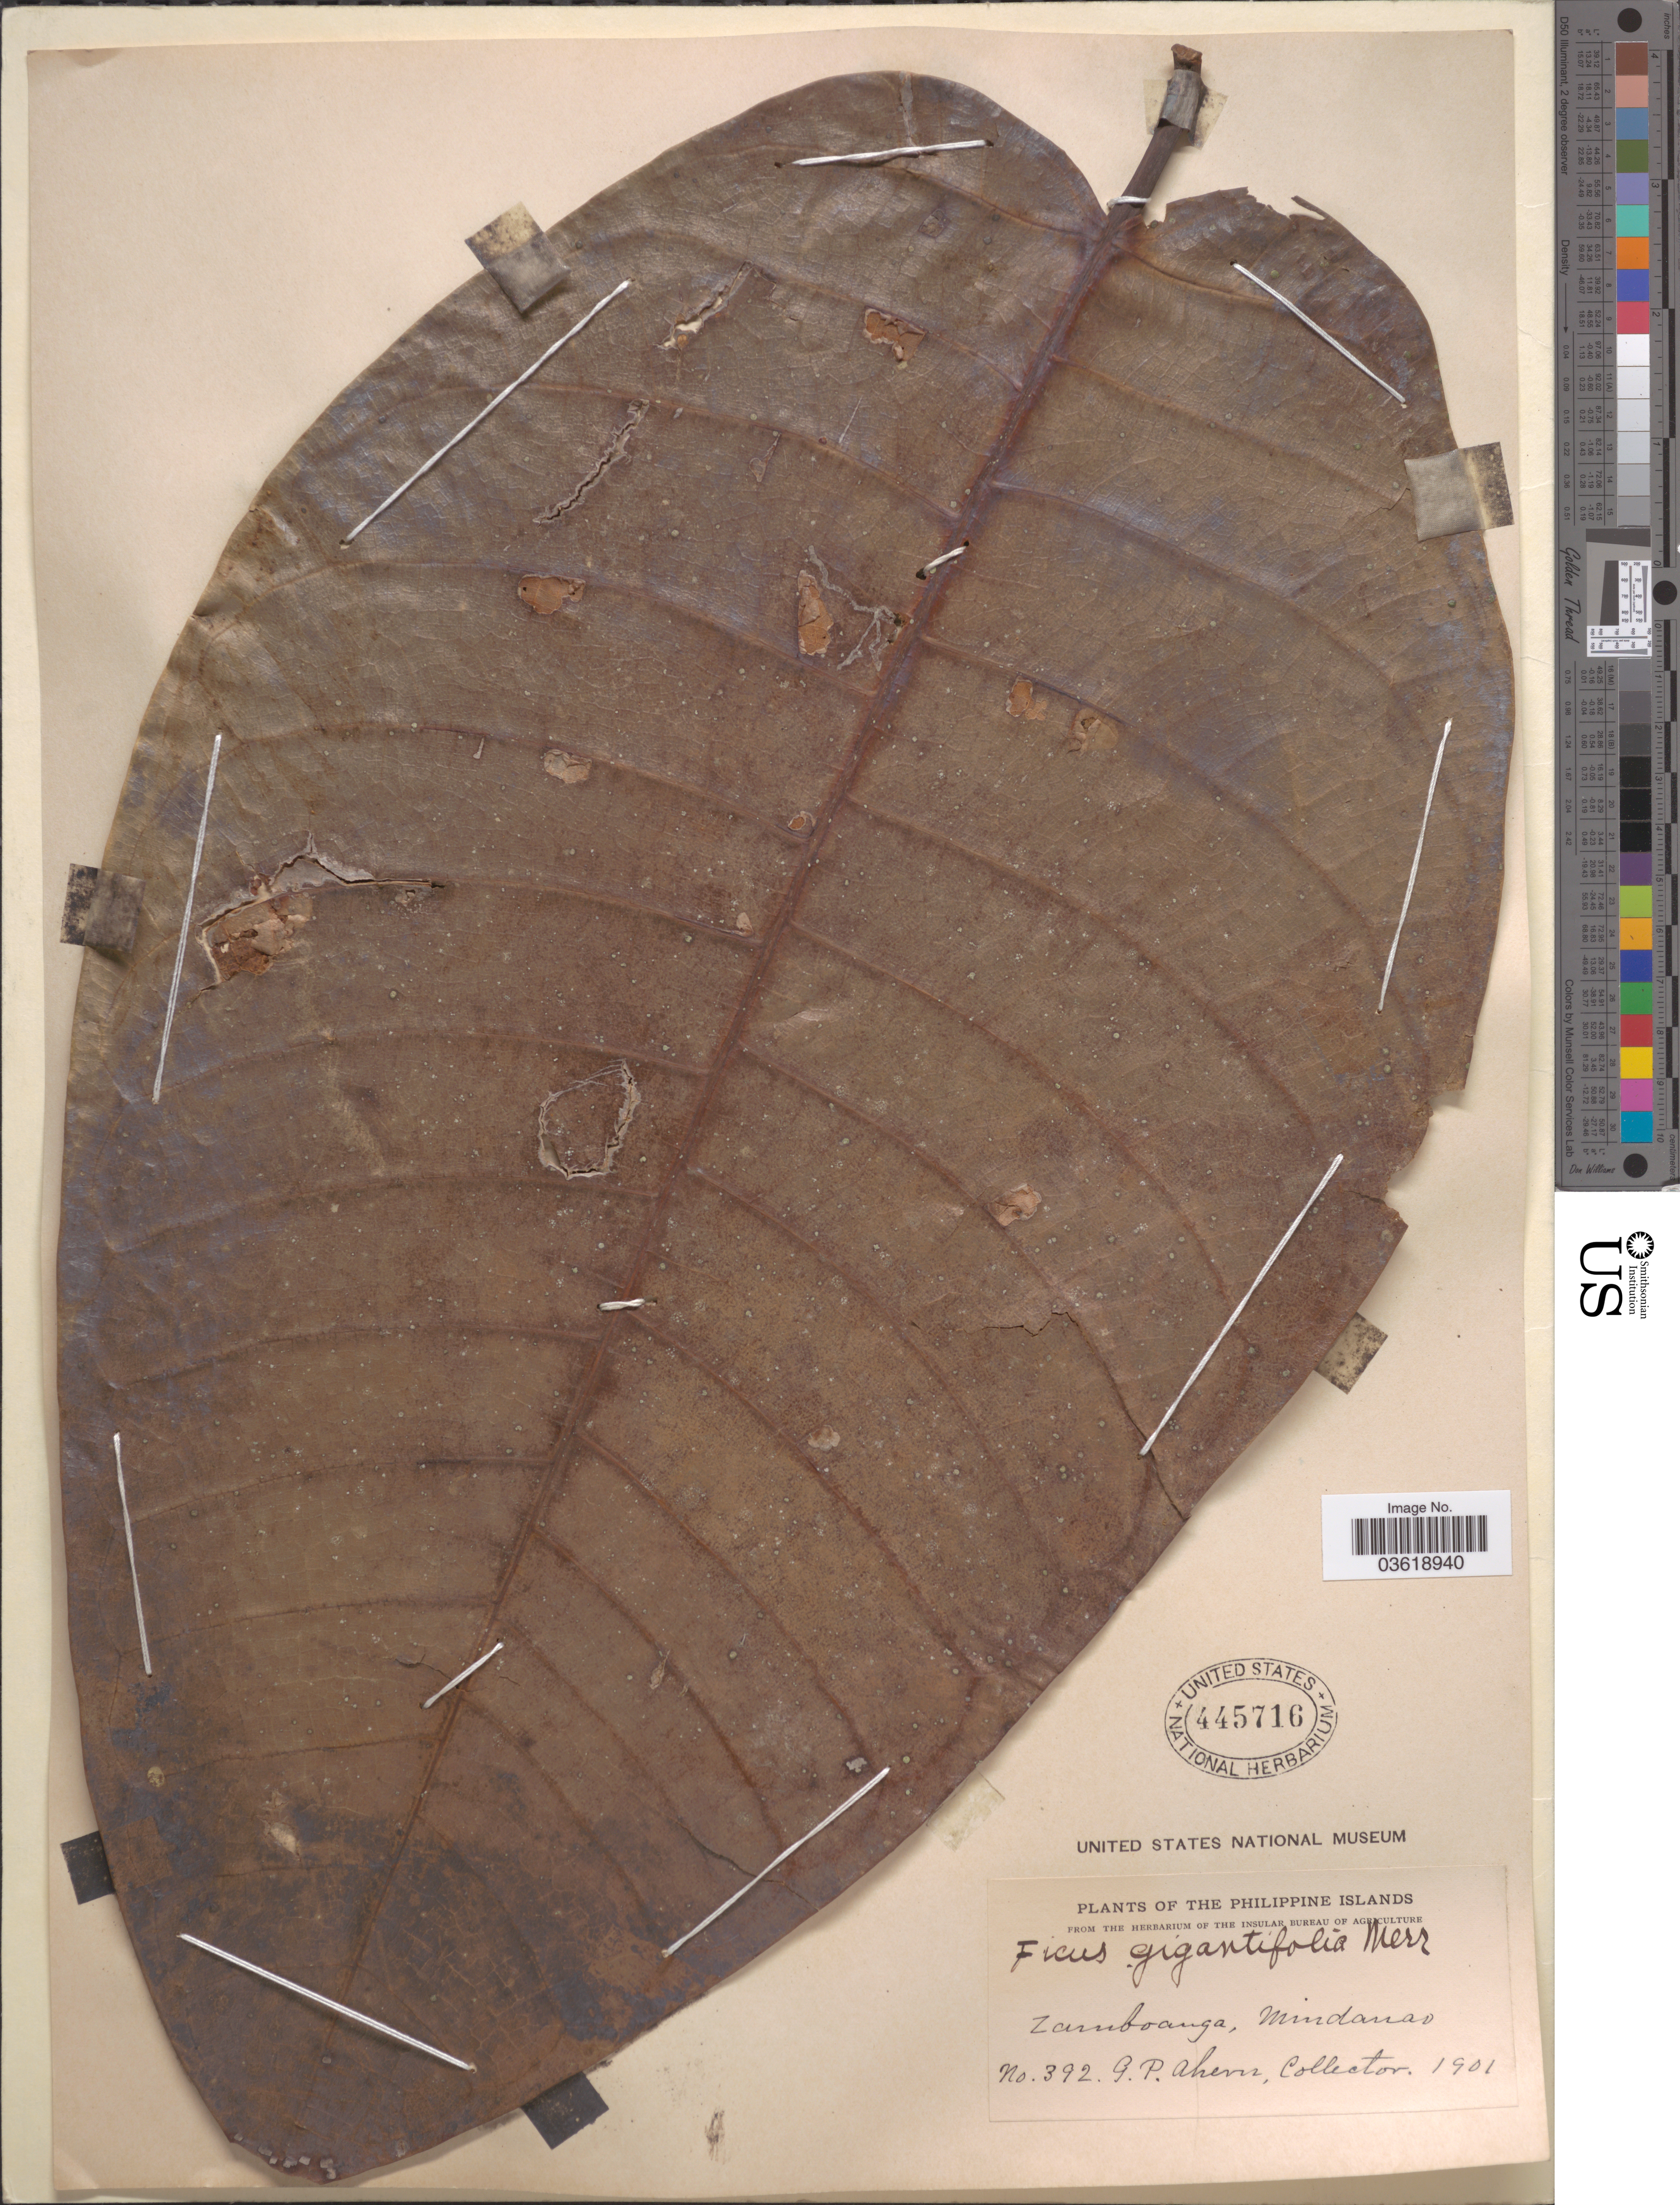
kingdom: Plantae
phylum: Tracheophyta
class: Magnoliopsida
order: Rosales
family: Moraceae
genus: Ficus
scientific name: Ficus gigantifolia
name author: Merr.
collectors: G. Ahern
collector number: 392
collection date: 1901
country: Philippines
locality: Zamboanga, Mindanao.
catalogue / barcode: US 445716